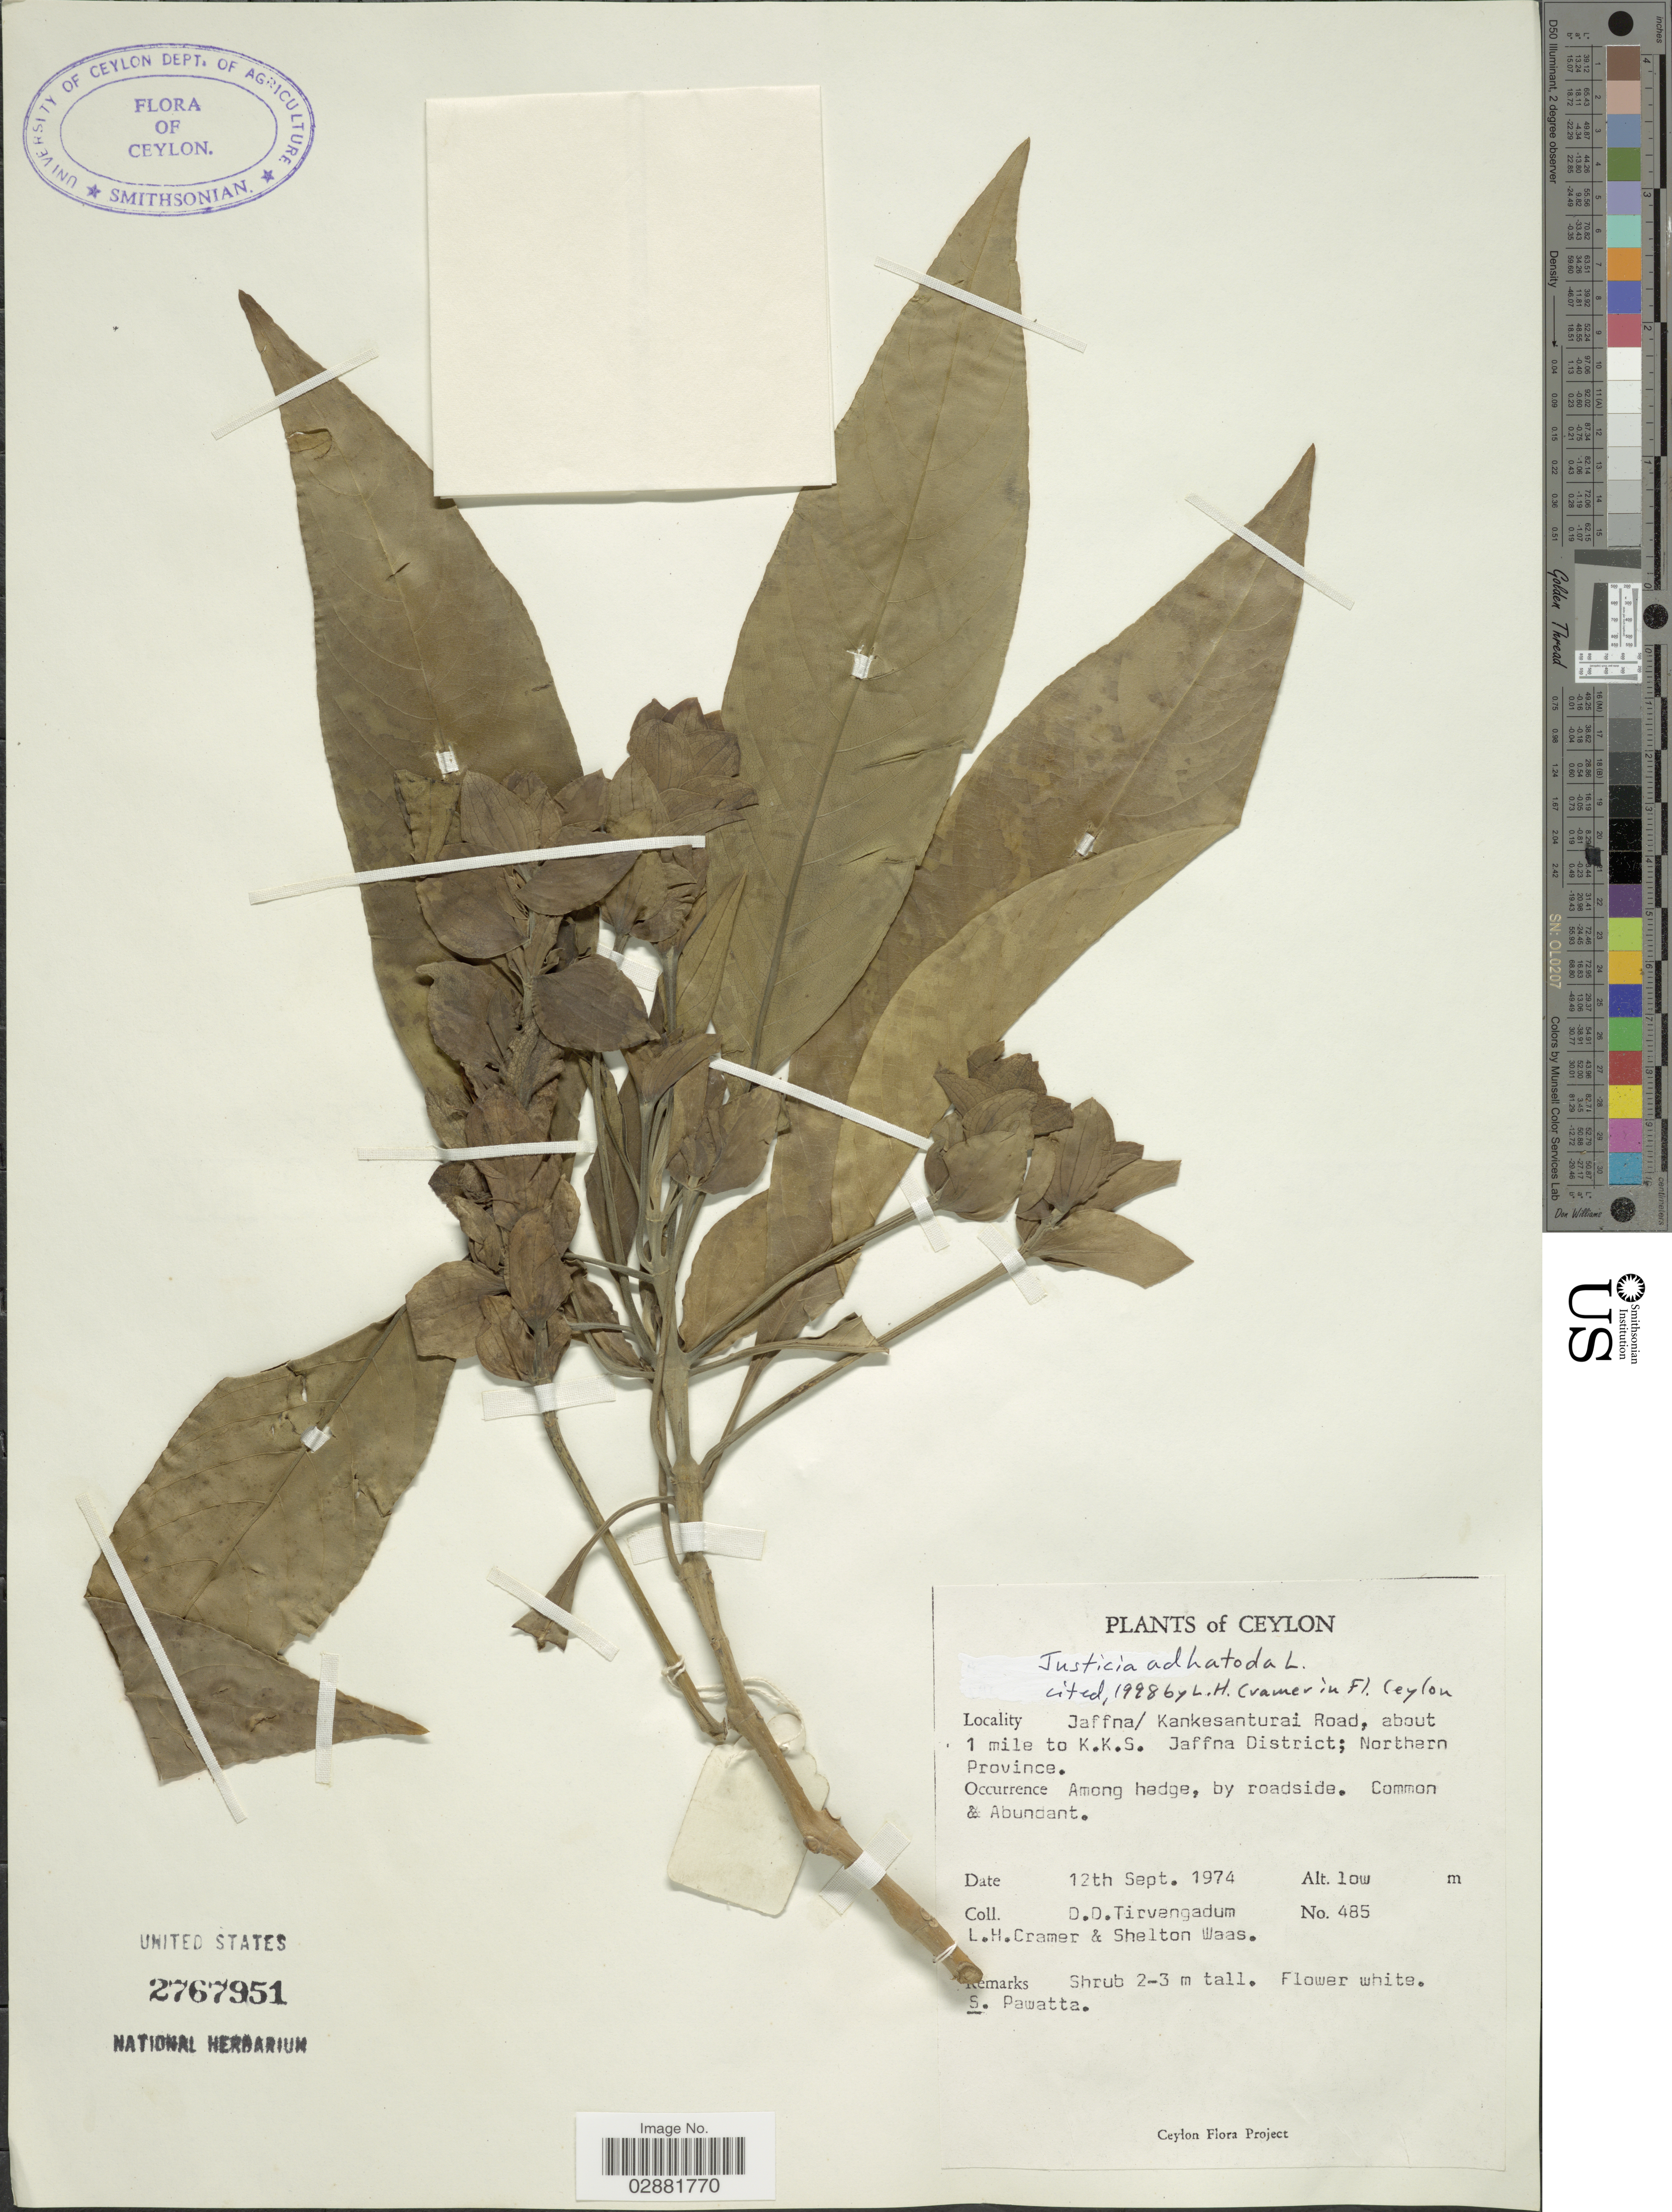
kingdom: Plantae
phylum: Tracheophyta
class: Magnoliopsida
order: Lamiales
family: Acanthaceae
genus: Justicia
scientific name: Justicia adhatoda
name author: L.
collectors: D. Tirvengadum, L. H. Cramer & S. Waas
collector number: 485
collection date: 1974-09-12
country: Sri Lanka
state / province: Northern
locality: Ceylon, Jaffna/Kankesanturai Road, about 1 miles to K.K.S. Jaffna District, Northern Province.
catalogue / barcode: US 2767951